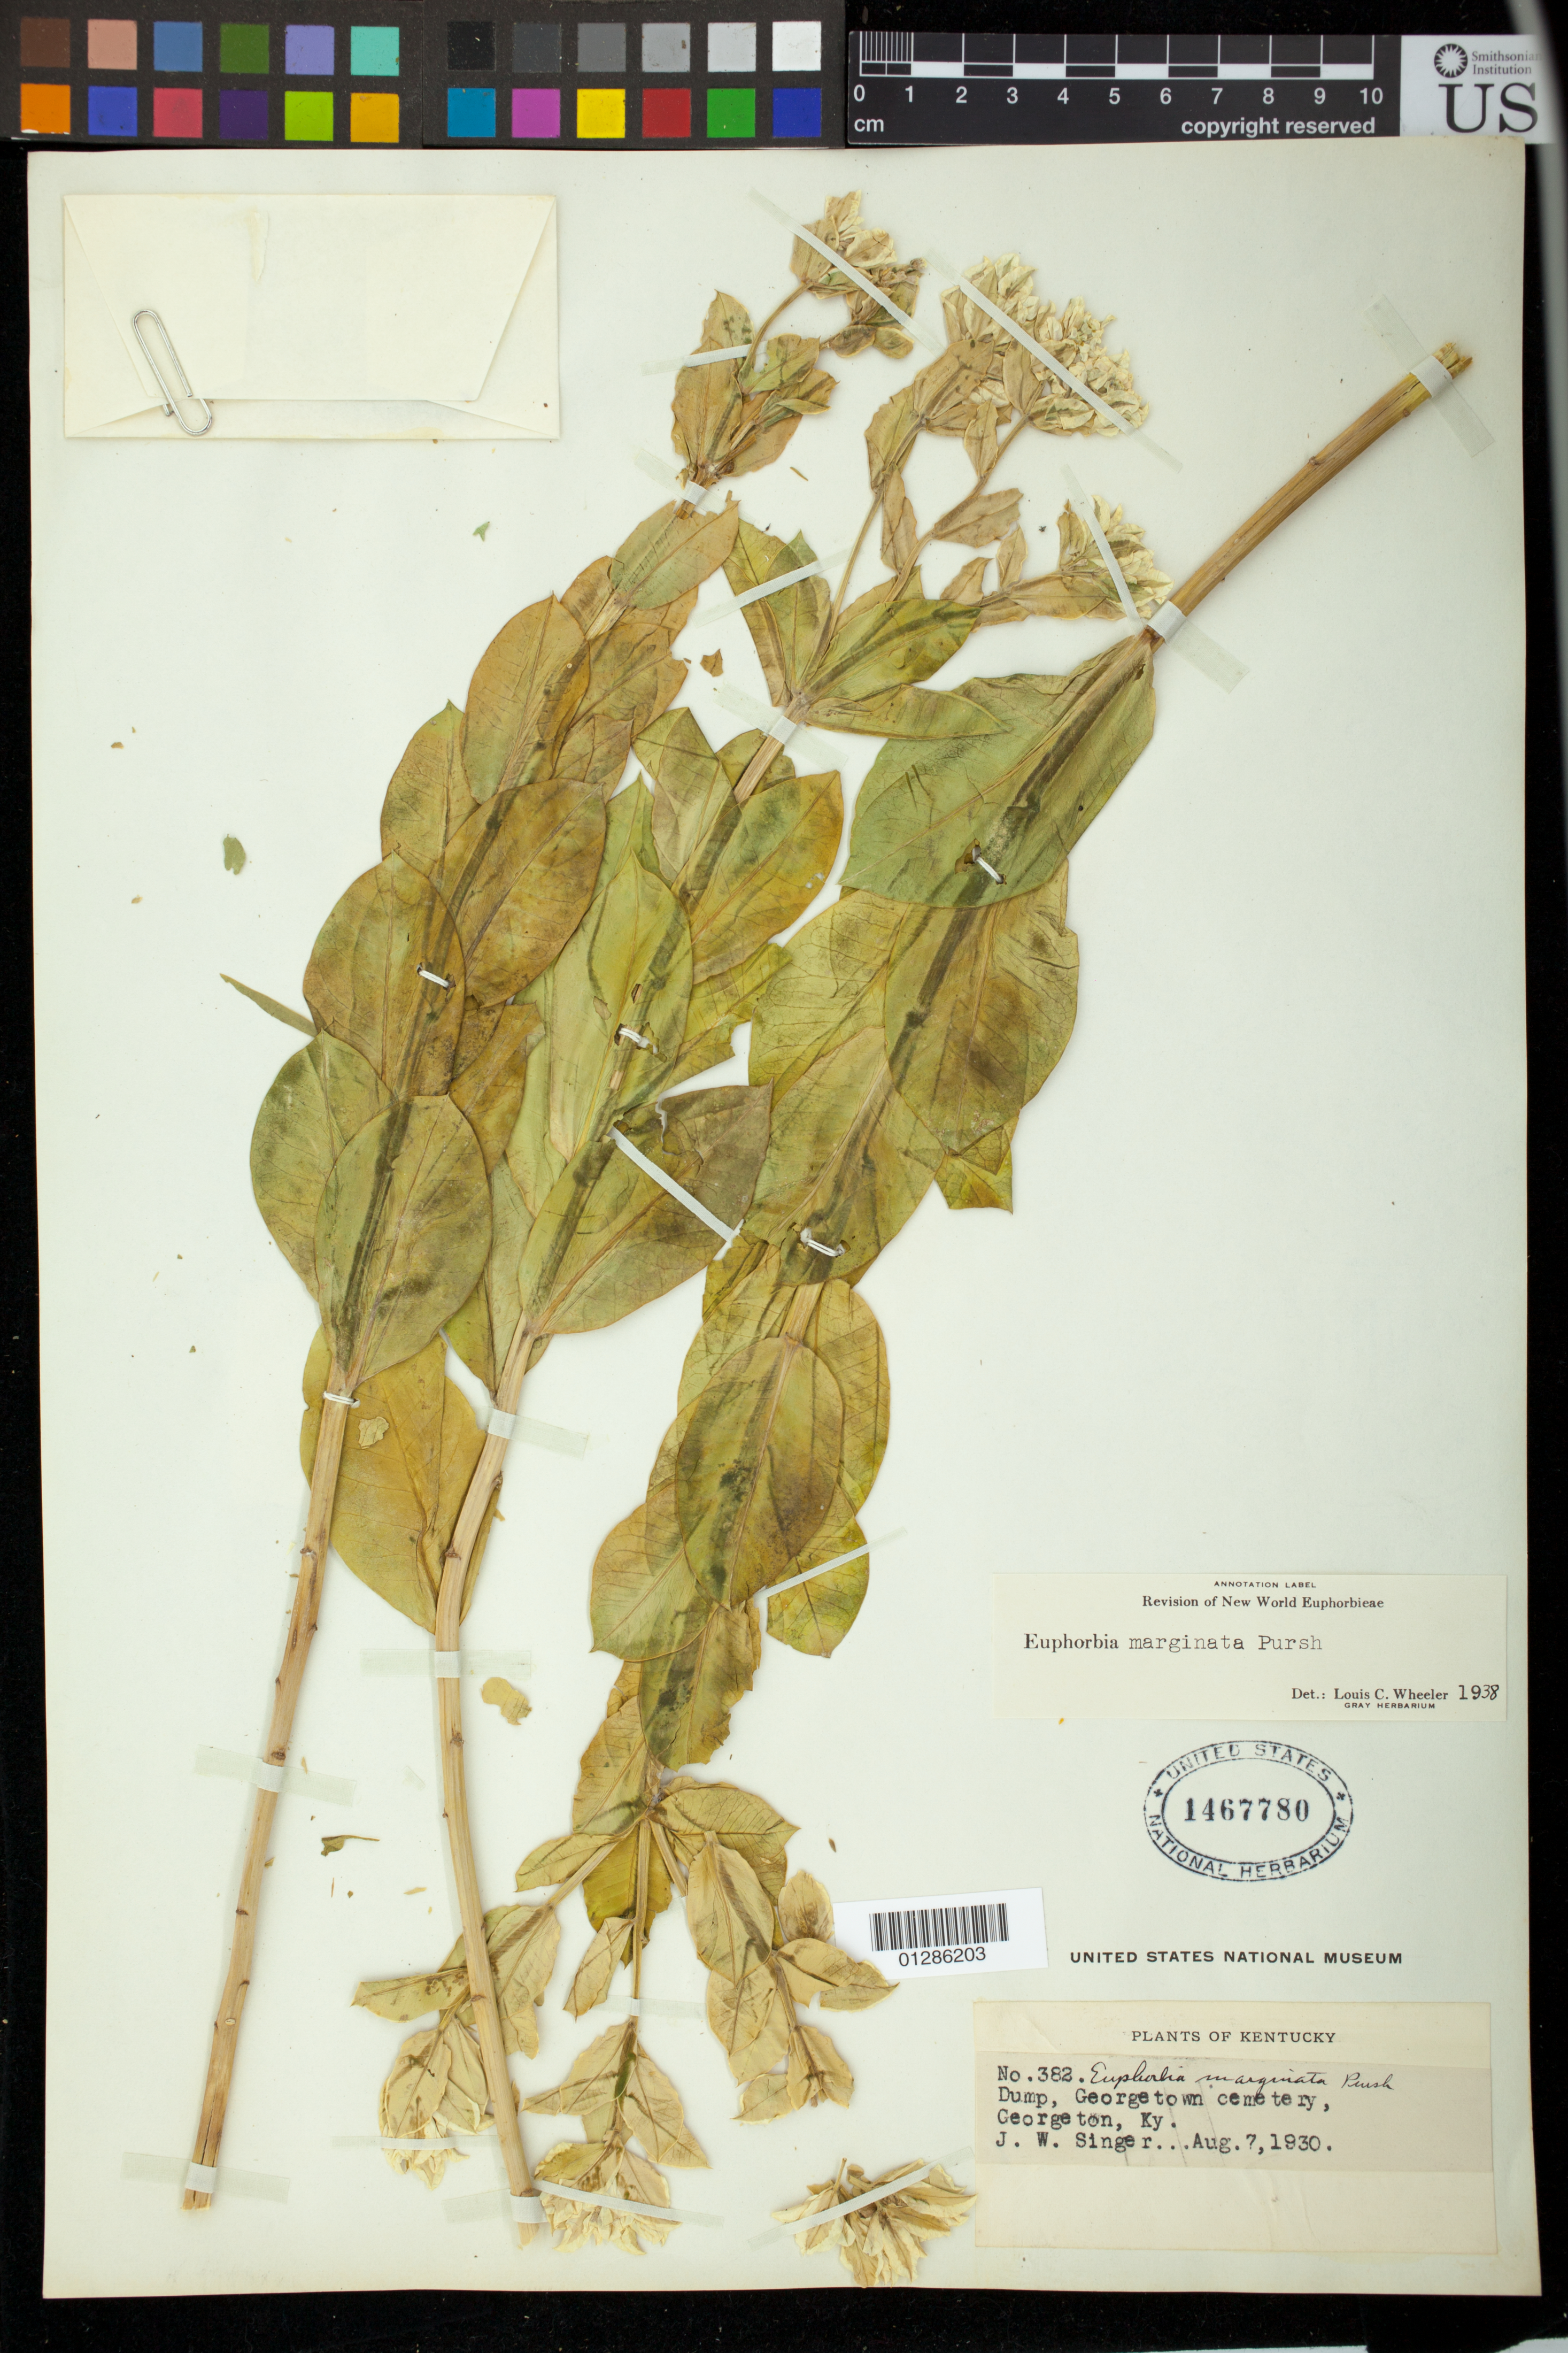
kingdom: Plantae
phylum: Tracheophyta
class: Magnoliopsida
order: Malpighiales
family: Euphorbiaceae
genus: Euphorbia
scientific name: Euphorbia marginata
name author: Pursh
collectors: J. EW. Singer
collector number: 382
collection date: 1930-08-07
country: United States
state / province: Kentucky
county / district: Scott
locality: Georgetown cemetery, Georgetown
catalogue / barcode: US 1467780